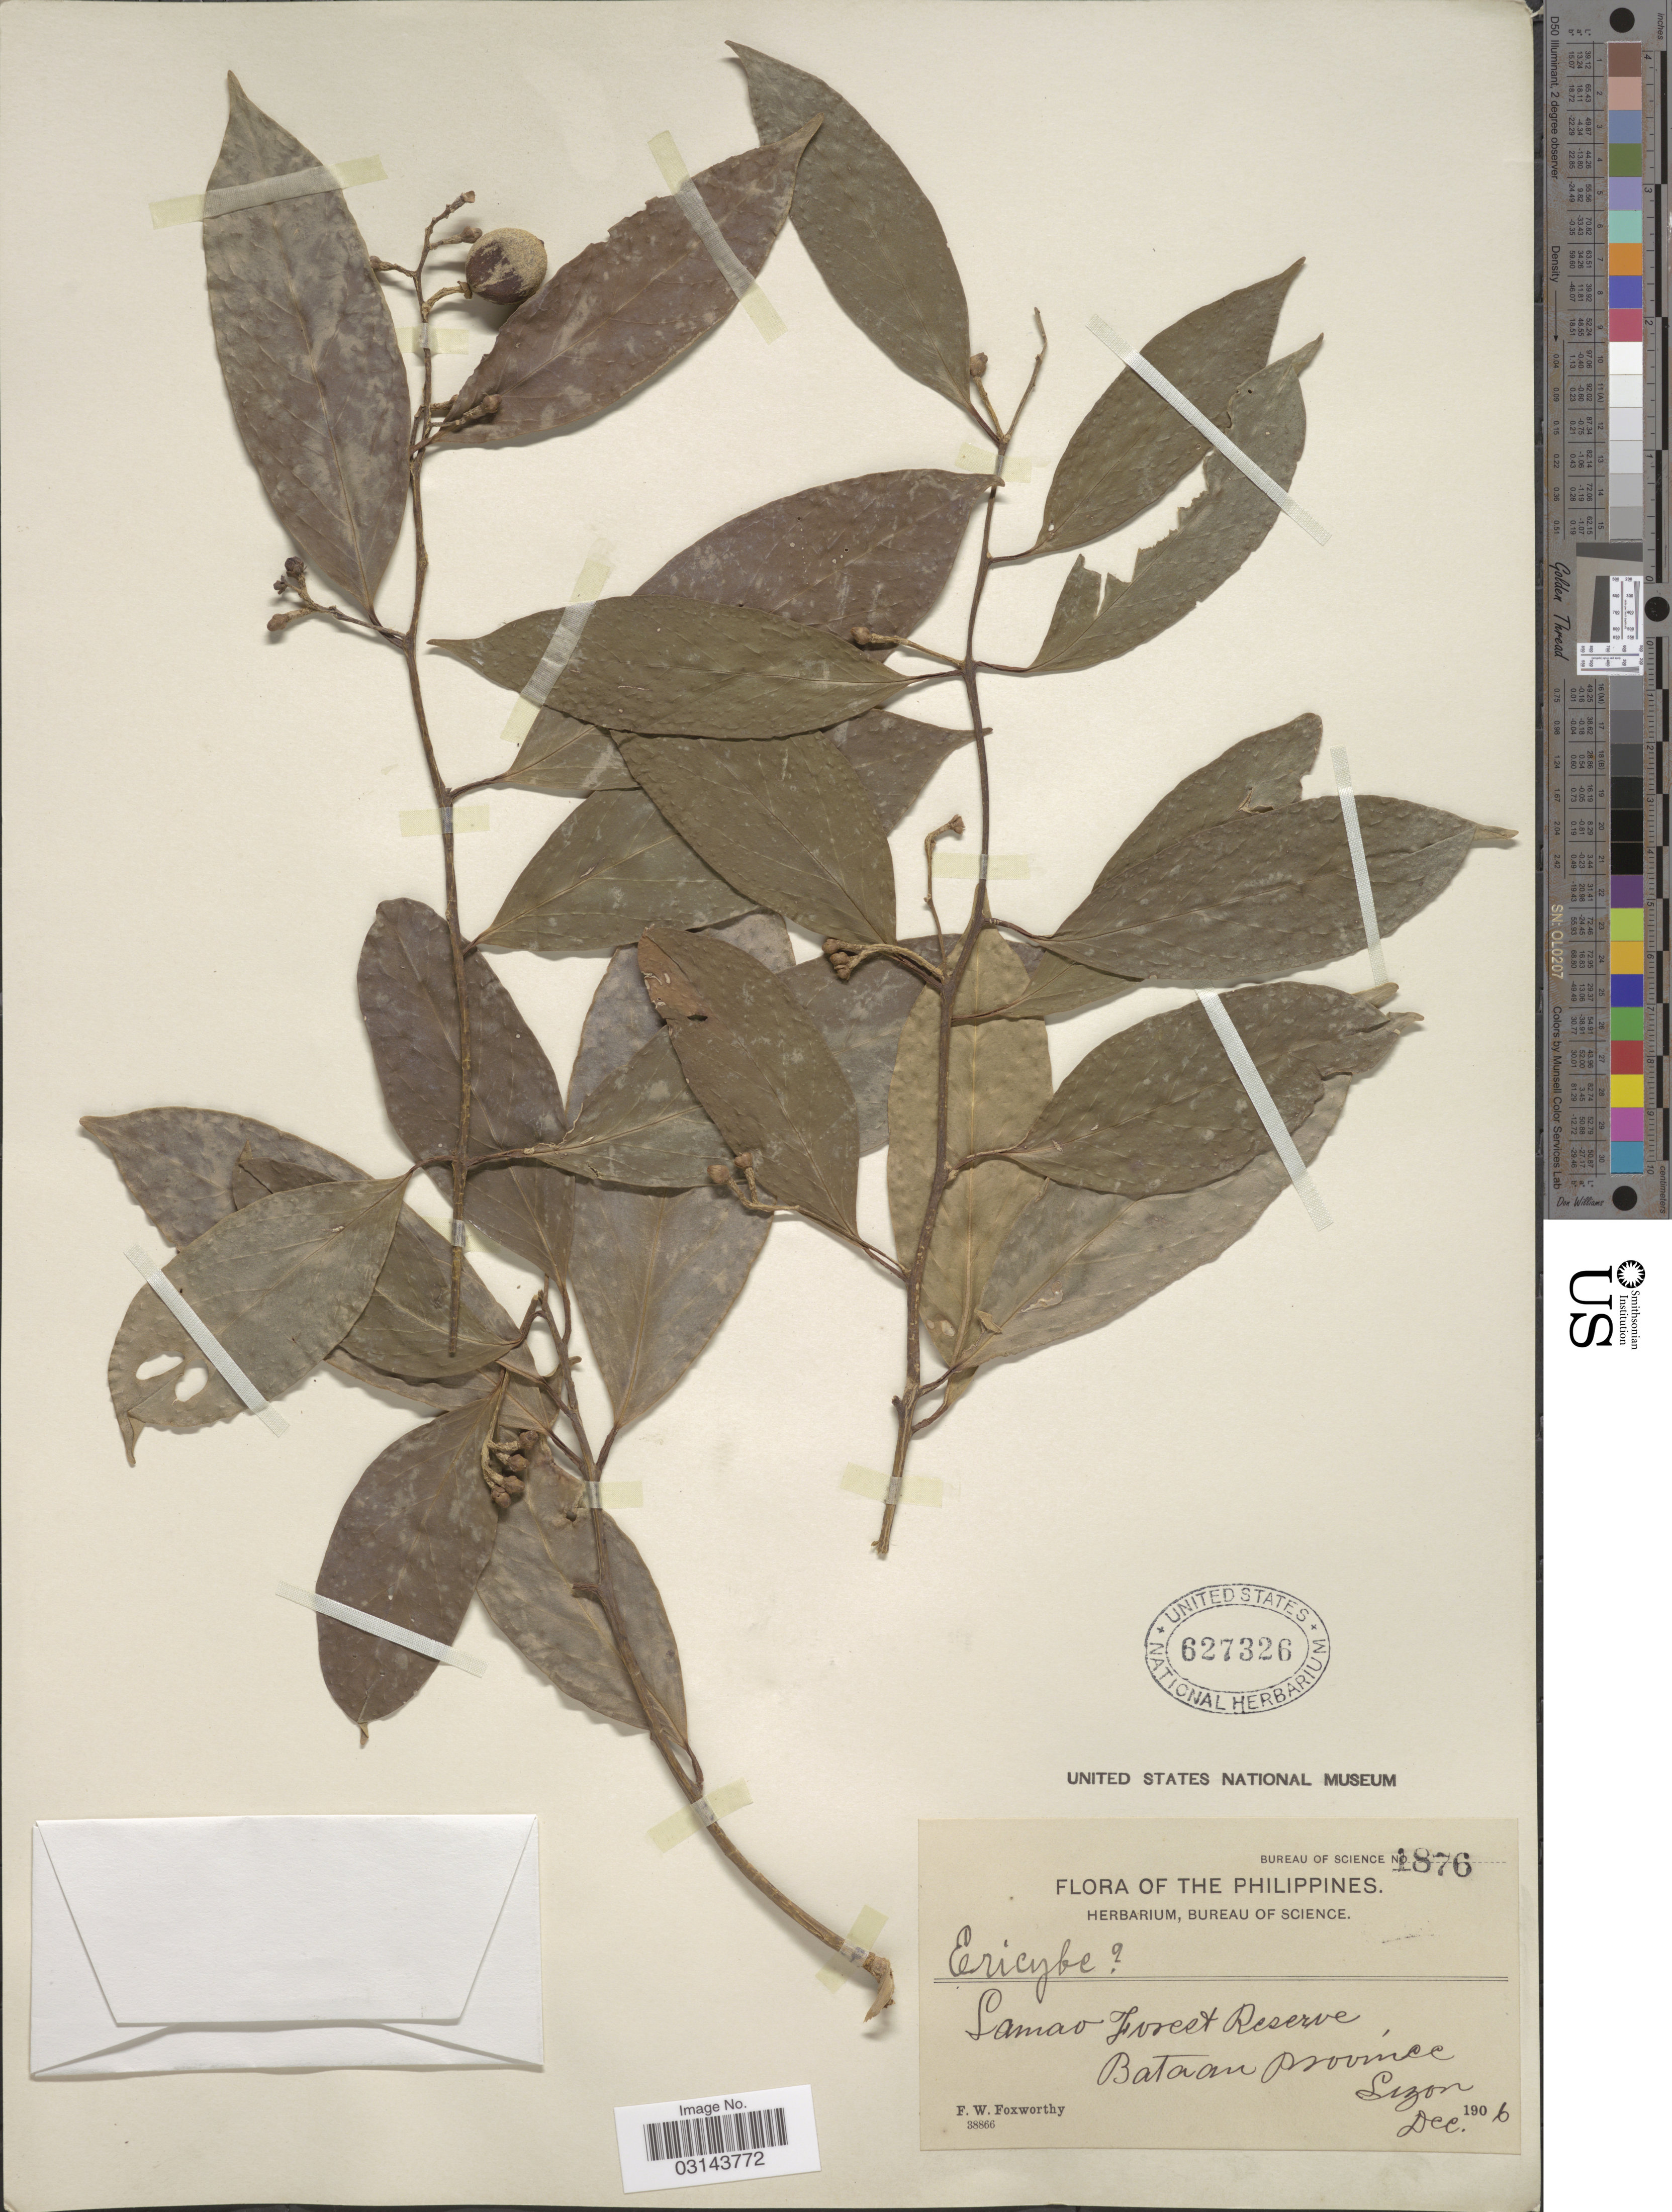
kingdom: Plantae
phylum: Tracheophyta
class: Magnoliopsida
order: Solanales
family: Convolvulaceae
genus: Erycibe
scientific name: Erycibe sp.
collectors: F. W. Foxworthy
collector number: Bureau of Science 1876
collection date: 1906-12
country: Philippines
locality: Lamao Forest Reserve, Bataan Province. Luzon.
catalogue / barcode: US 627326